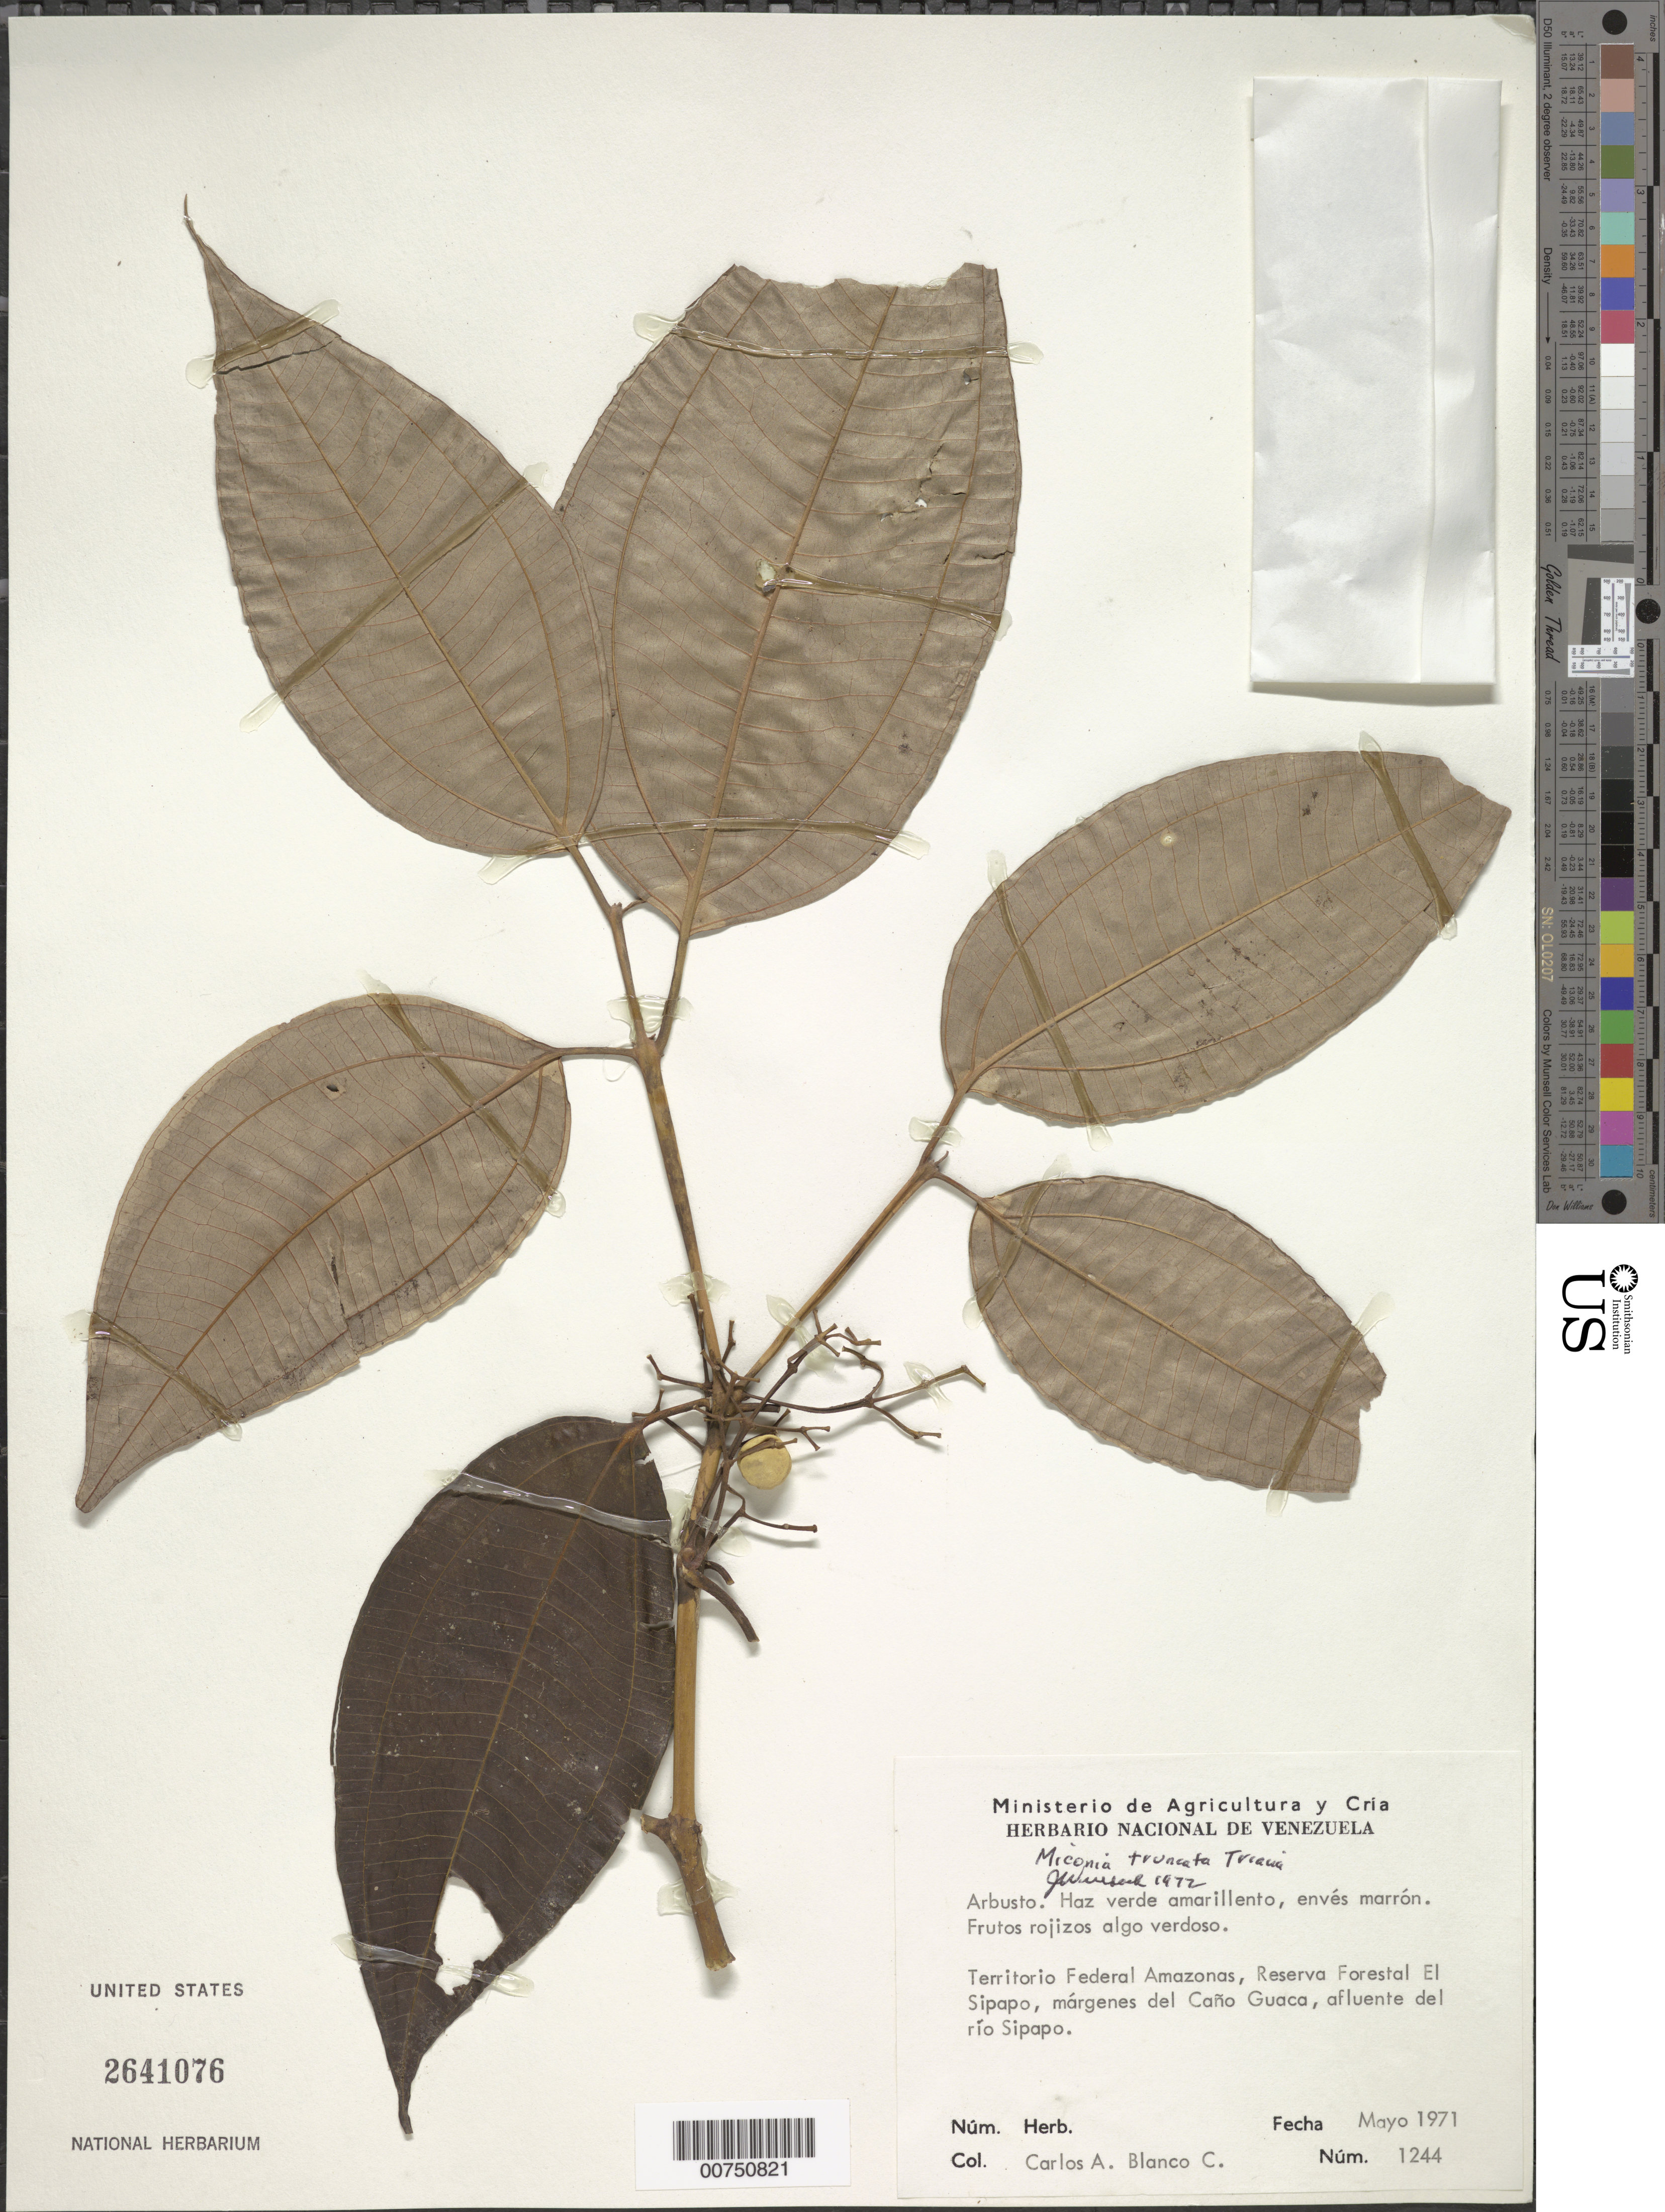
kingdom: Plantae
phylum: Tracheophyta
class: Magnoliopsida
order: Myrtales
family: Melastomataceae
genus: Miconia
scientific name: Miconia truncata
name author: Triana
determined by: Wurdack, John J., (US), US (UNITED STATES)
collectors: C. A. Blanco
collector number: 1244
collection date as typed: May-71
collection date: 1971-05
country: Venezuela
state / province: Amazonas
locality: Reserva Forestal El Sipapo, Caño Guaca, affluente del Río Sipapo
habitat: Margenes del cano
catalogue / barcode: US 2641076